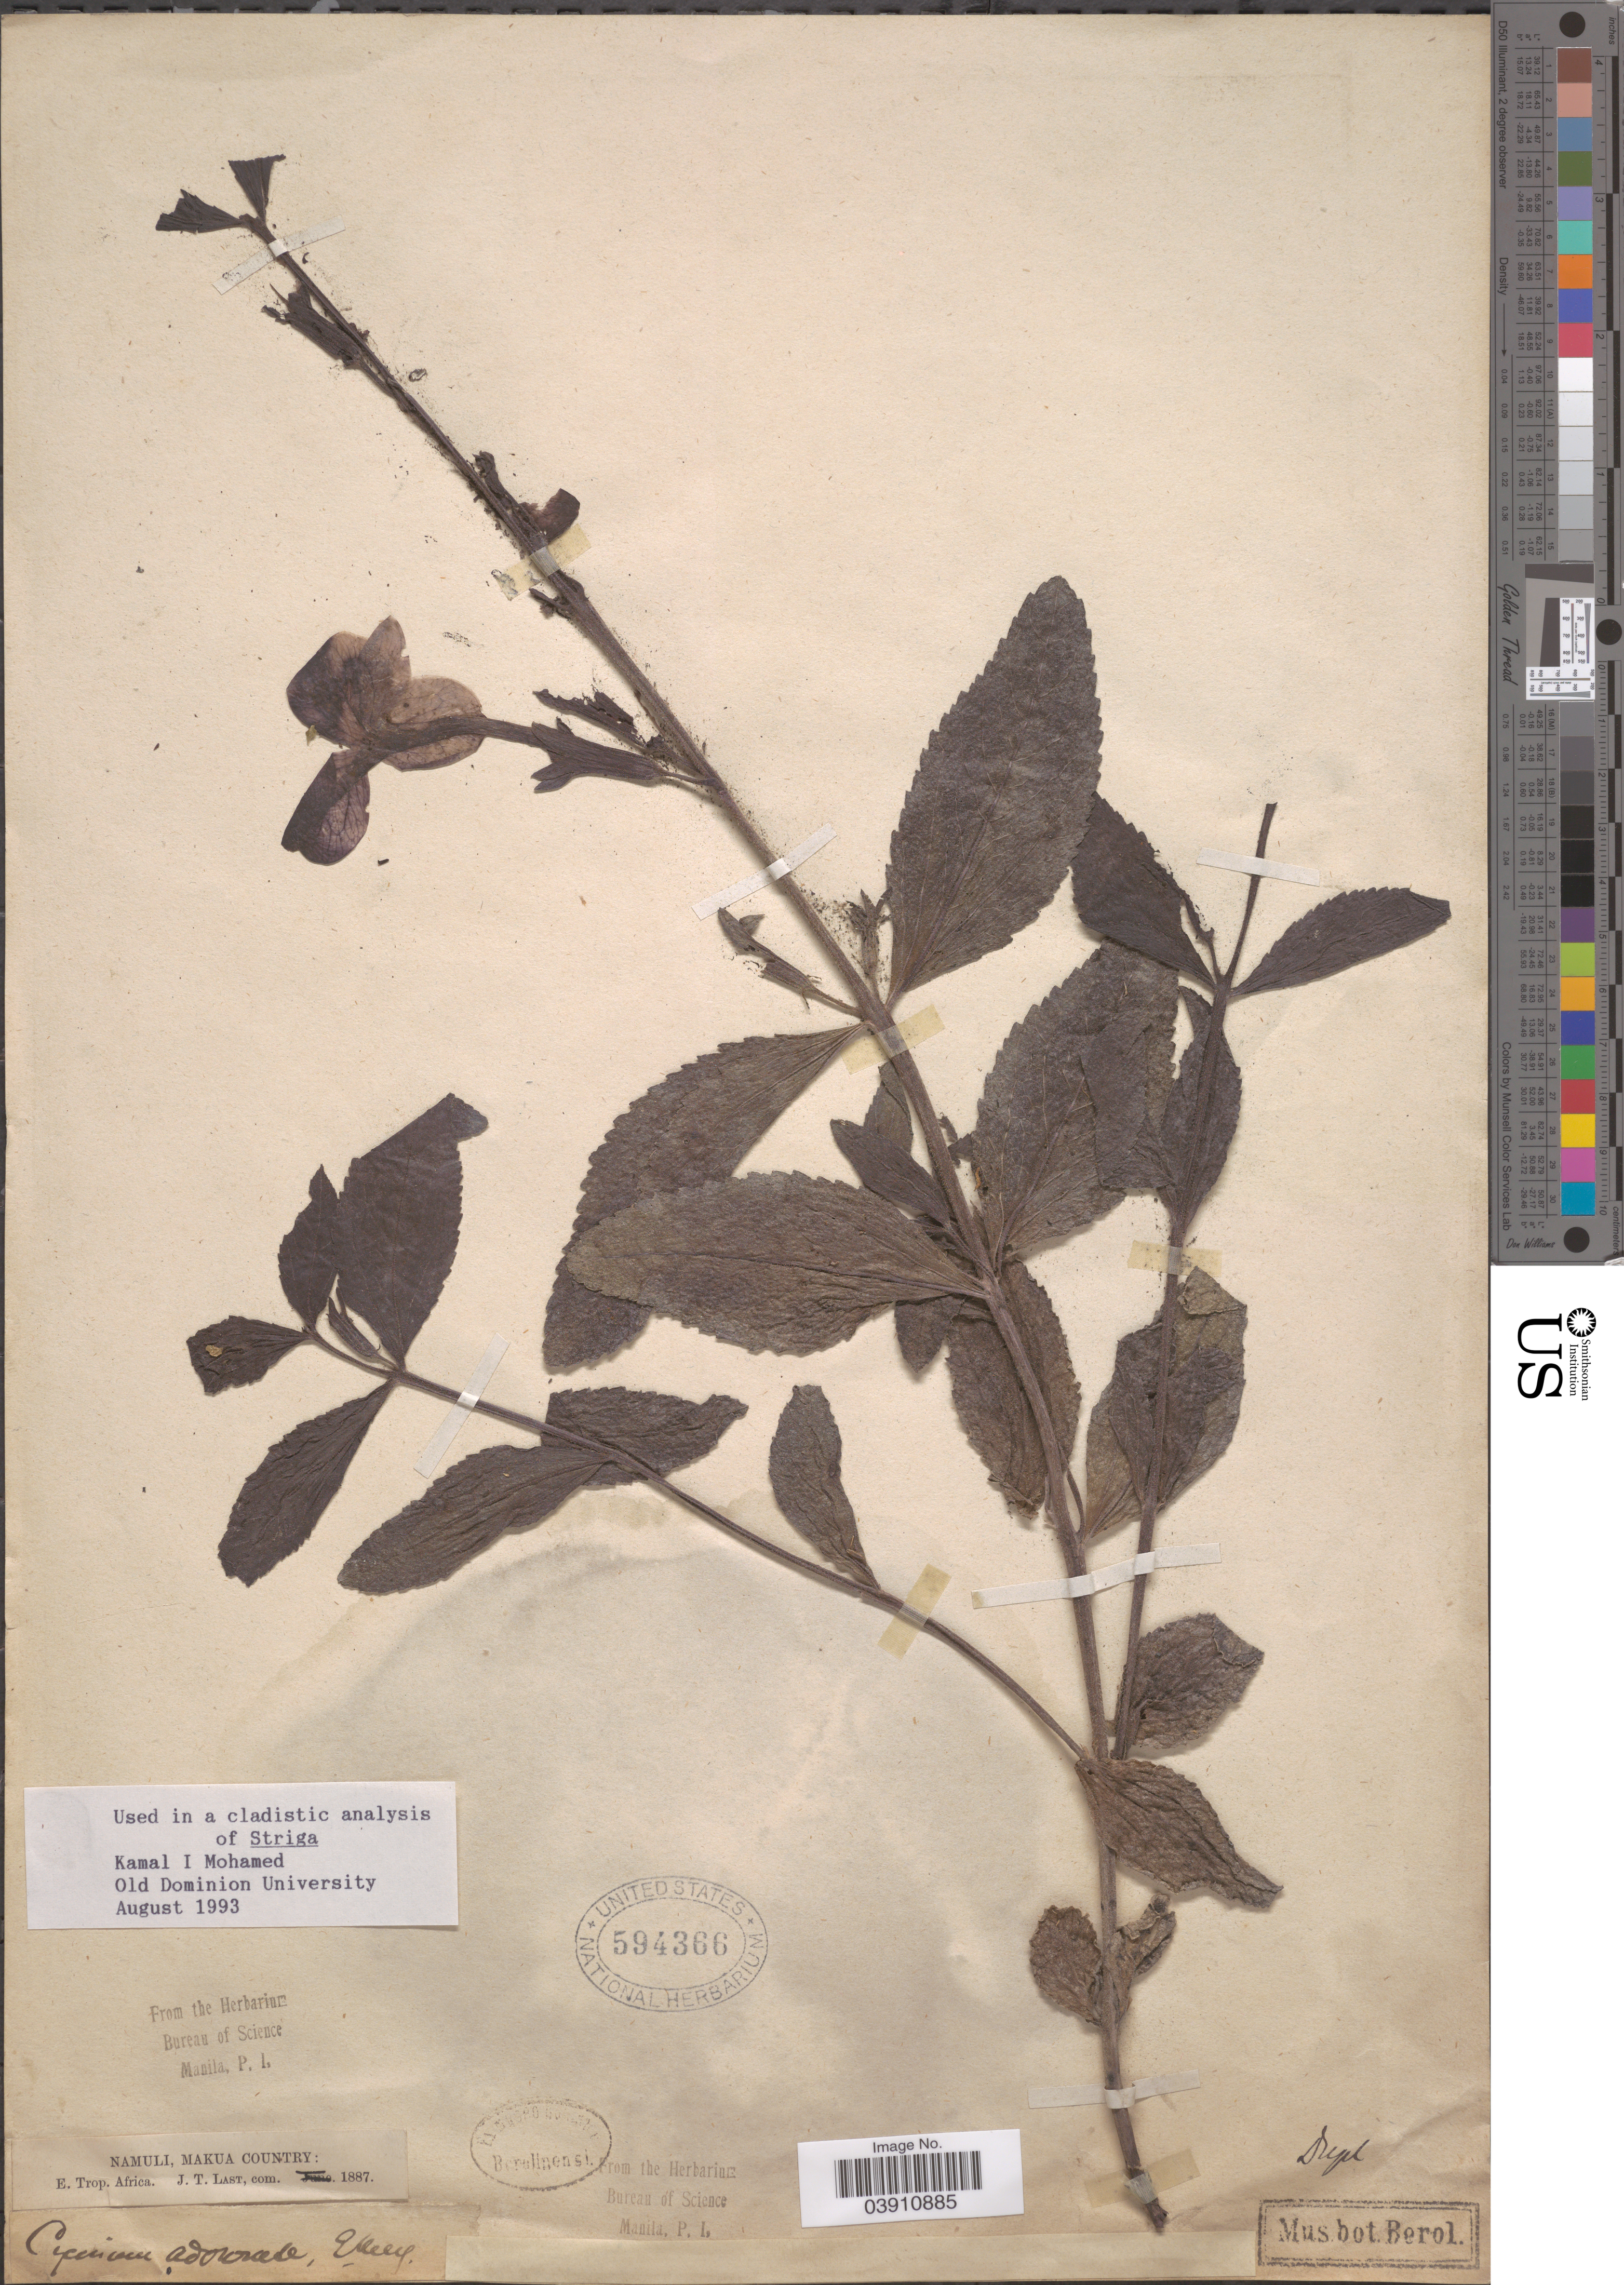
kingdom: Plantae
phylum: Tracheophyta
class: Magnoliopsida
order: Lamiales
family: Orobanchaceae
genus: Cycnium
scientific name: Cycnium adonense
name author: E. Mey. ex Benth.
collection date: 1887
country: Mozambique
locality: Namuli, Makua Country: E. Trop. Africa.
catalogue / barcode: US 594366